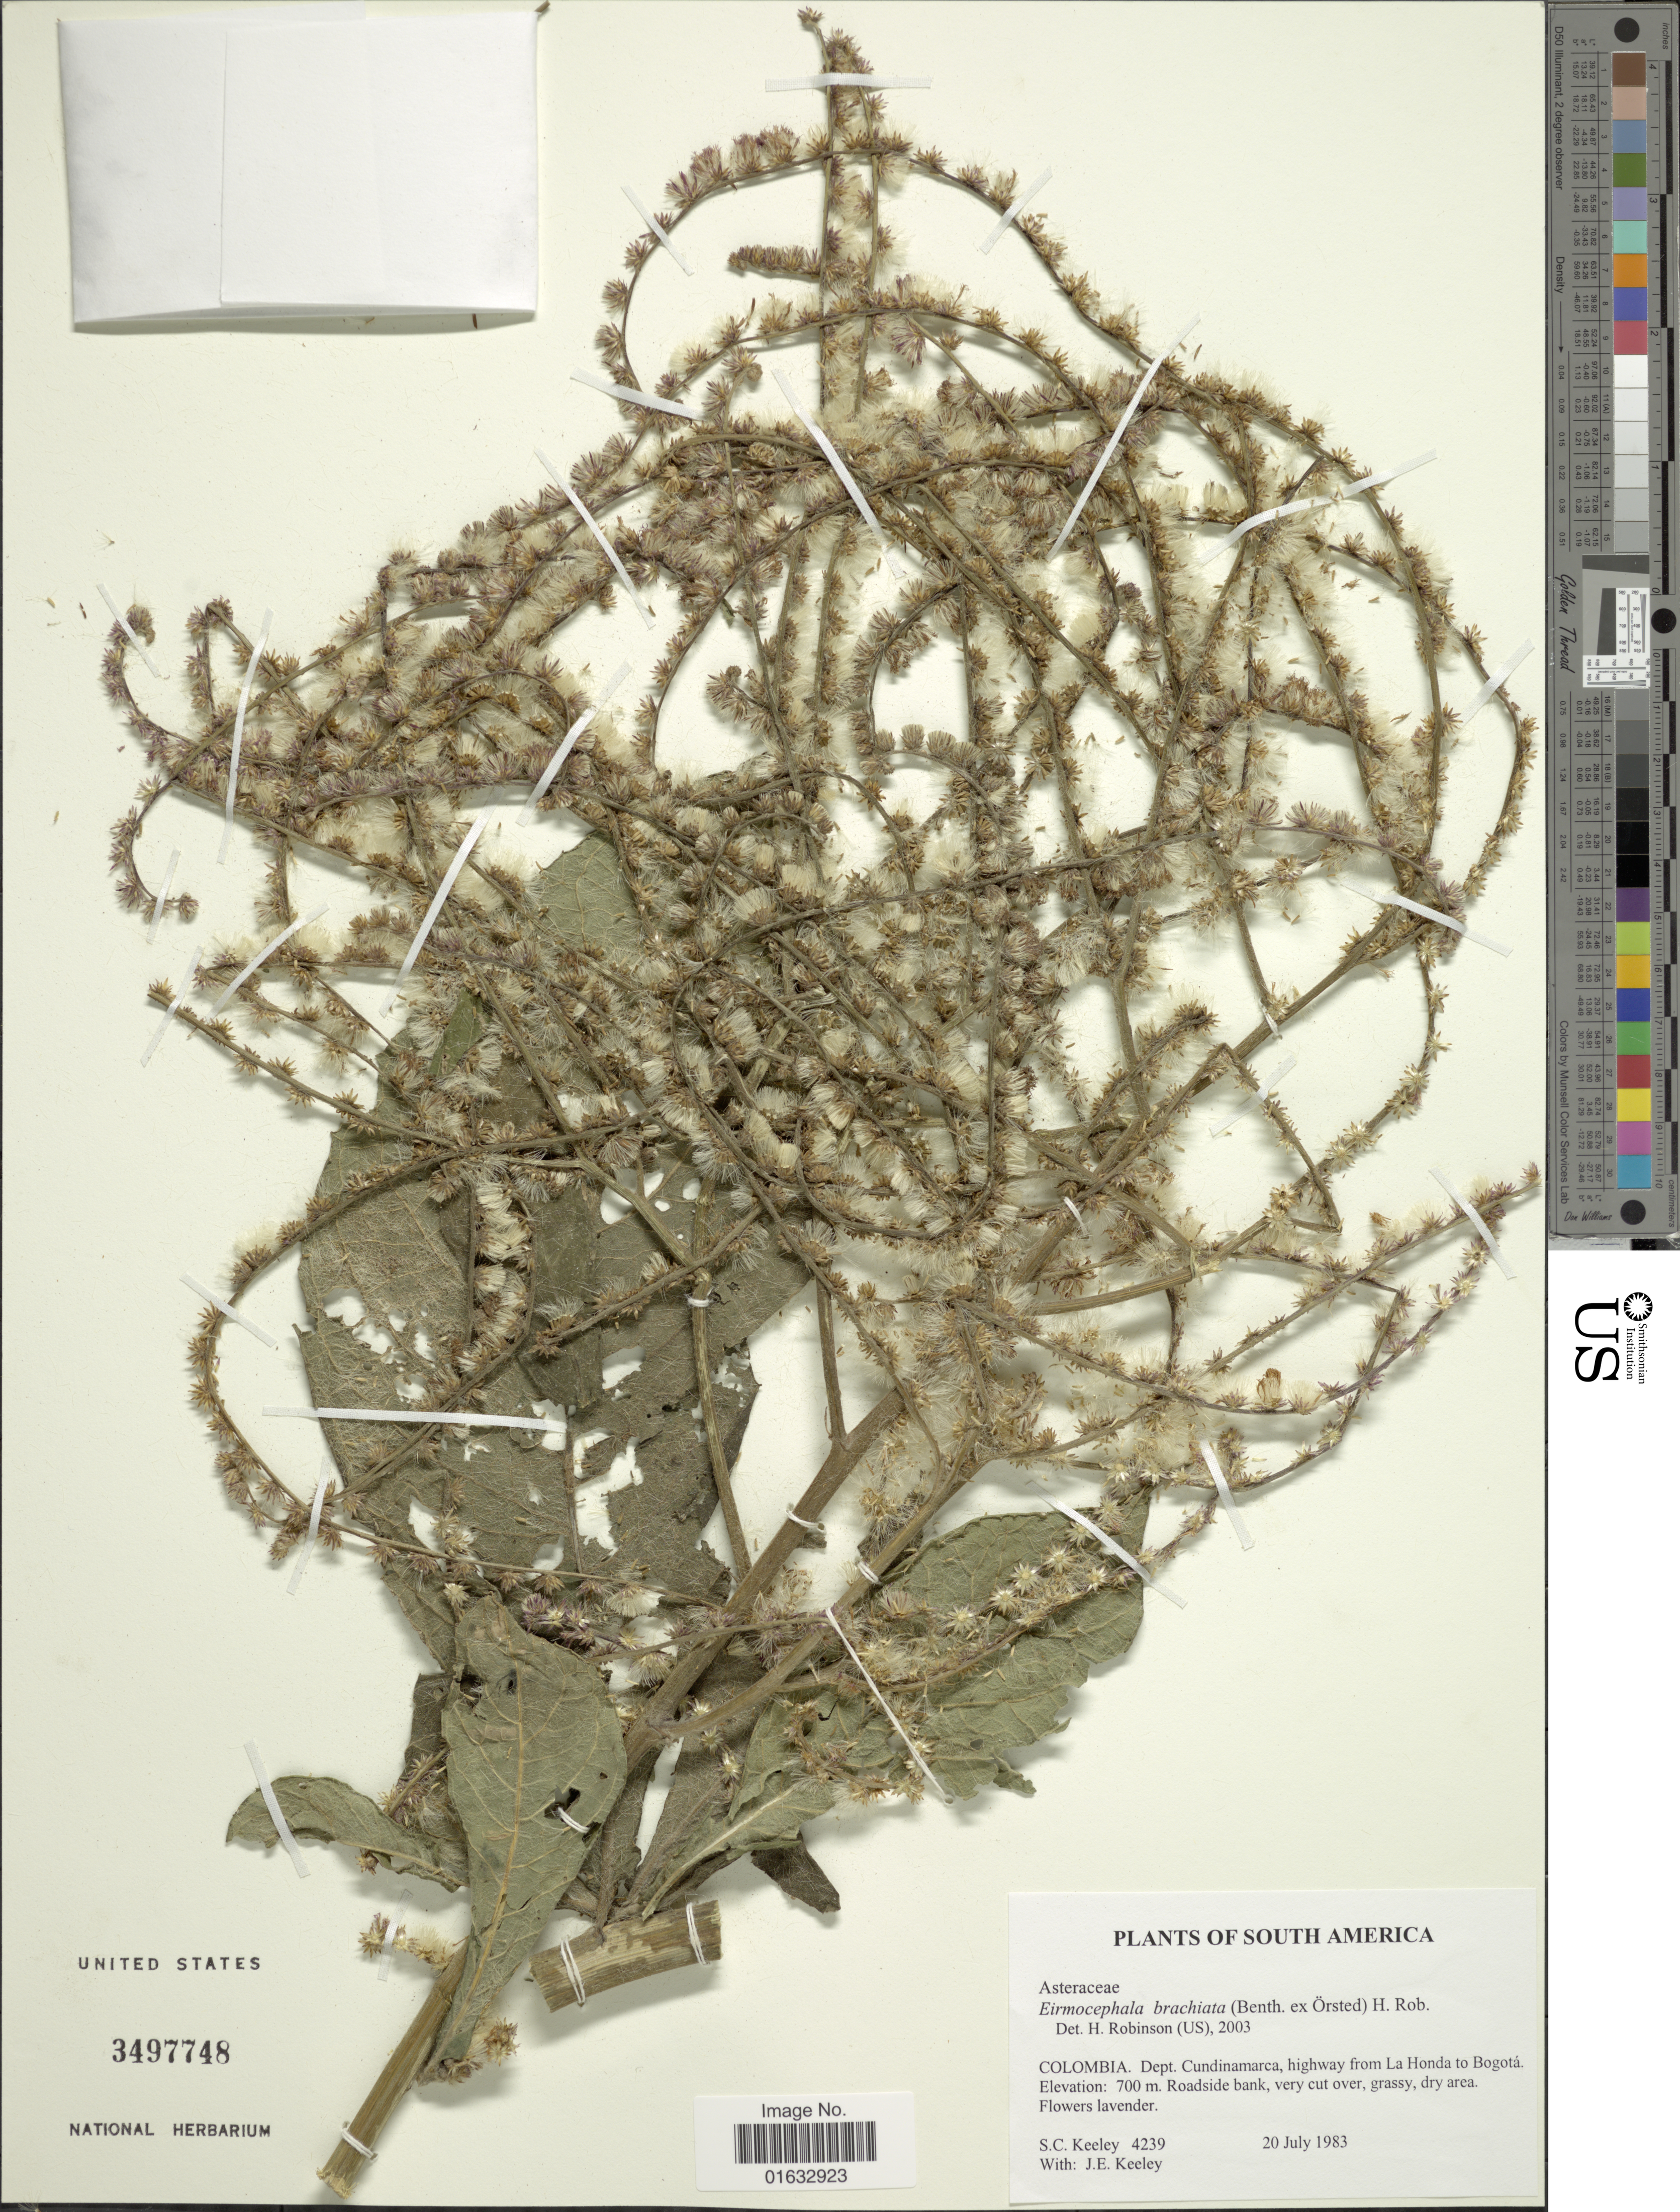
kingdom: Plantae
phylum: Tracheophyta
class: Magnoliopsida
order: Asterales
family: Asteraceae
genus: Eirmocephala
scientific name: Eirmocephala brachiata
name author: (Benth.) H. Rob.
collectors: S. C. Keeley & J. E. Keeley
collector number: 4239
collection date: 1983-07-20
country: Colombia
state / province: Cundinamarca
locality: Dept. Cundinamarca, highway from La Honda to Bogota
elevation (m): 700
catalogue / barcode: US 3497748